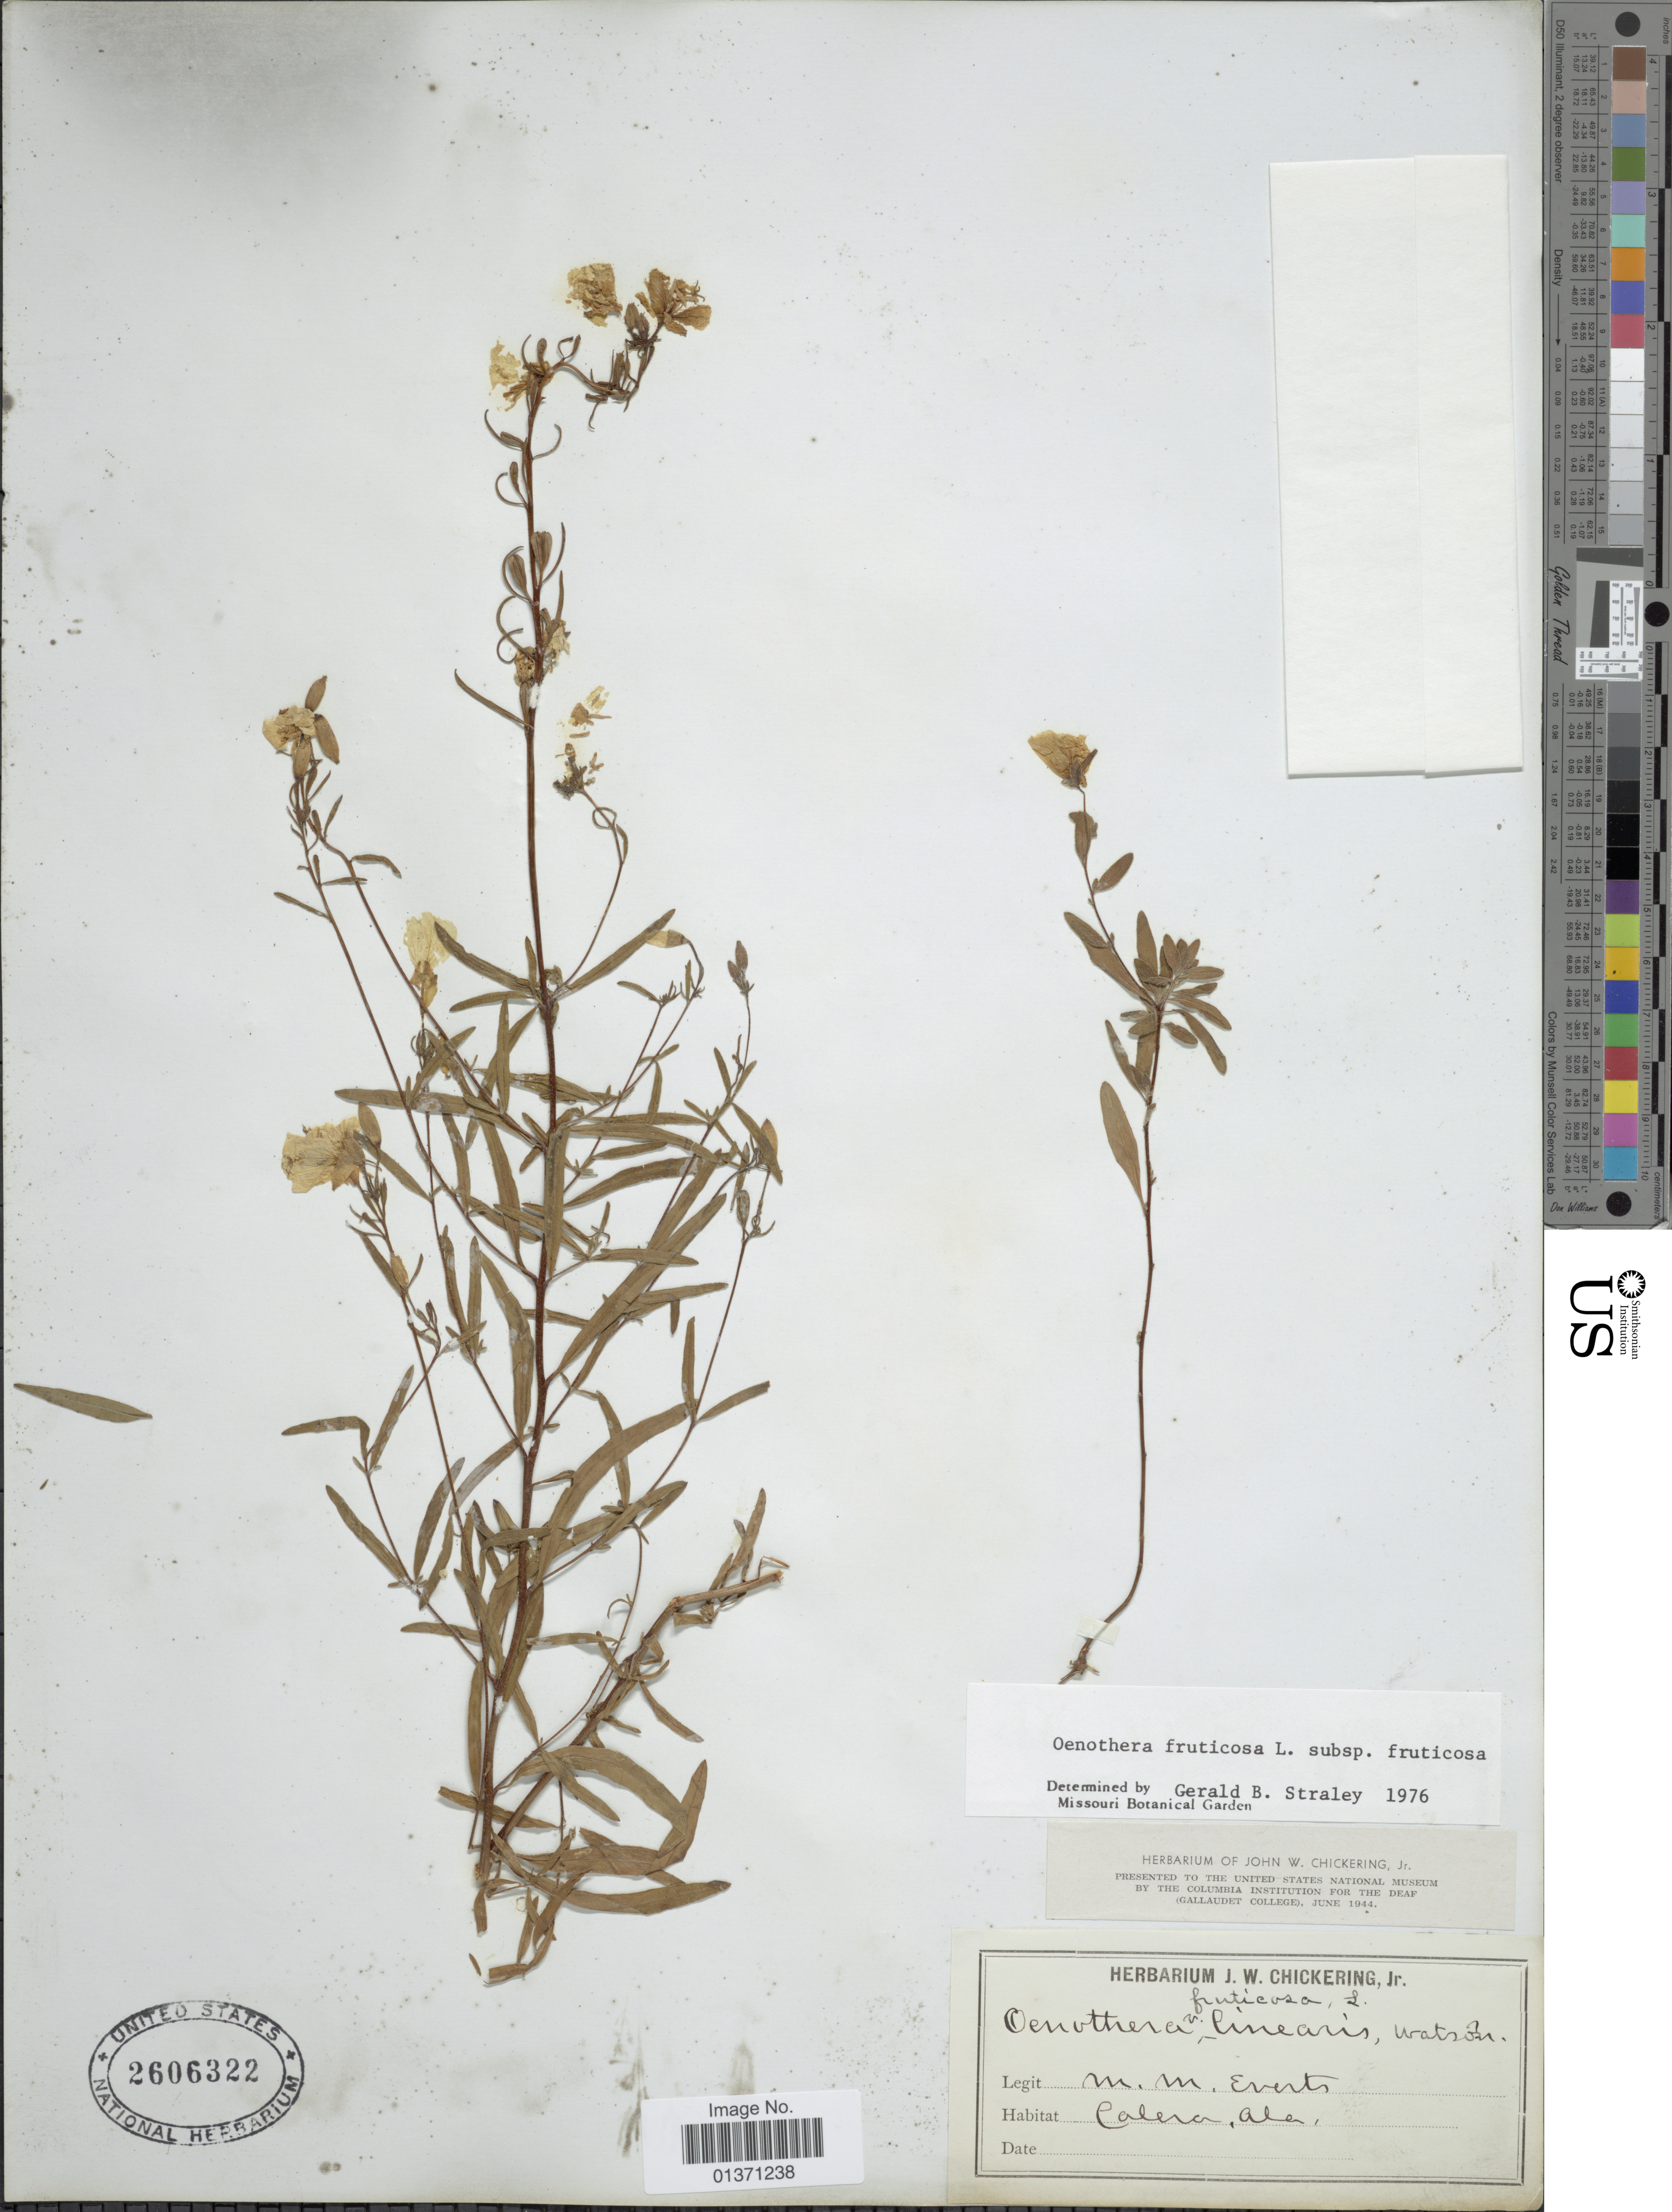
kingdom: Plantae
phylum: Tracheophyta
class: Magnoliopsida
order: Myrtales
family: Onagraceae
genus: Oenothera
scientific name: Oenothera fruticosa subsp. fruticosa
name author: L.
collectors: M. Everts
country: United States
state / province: Alabama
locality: Calera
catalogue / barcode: US 2606322